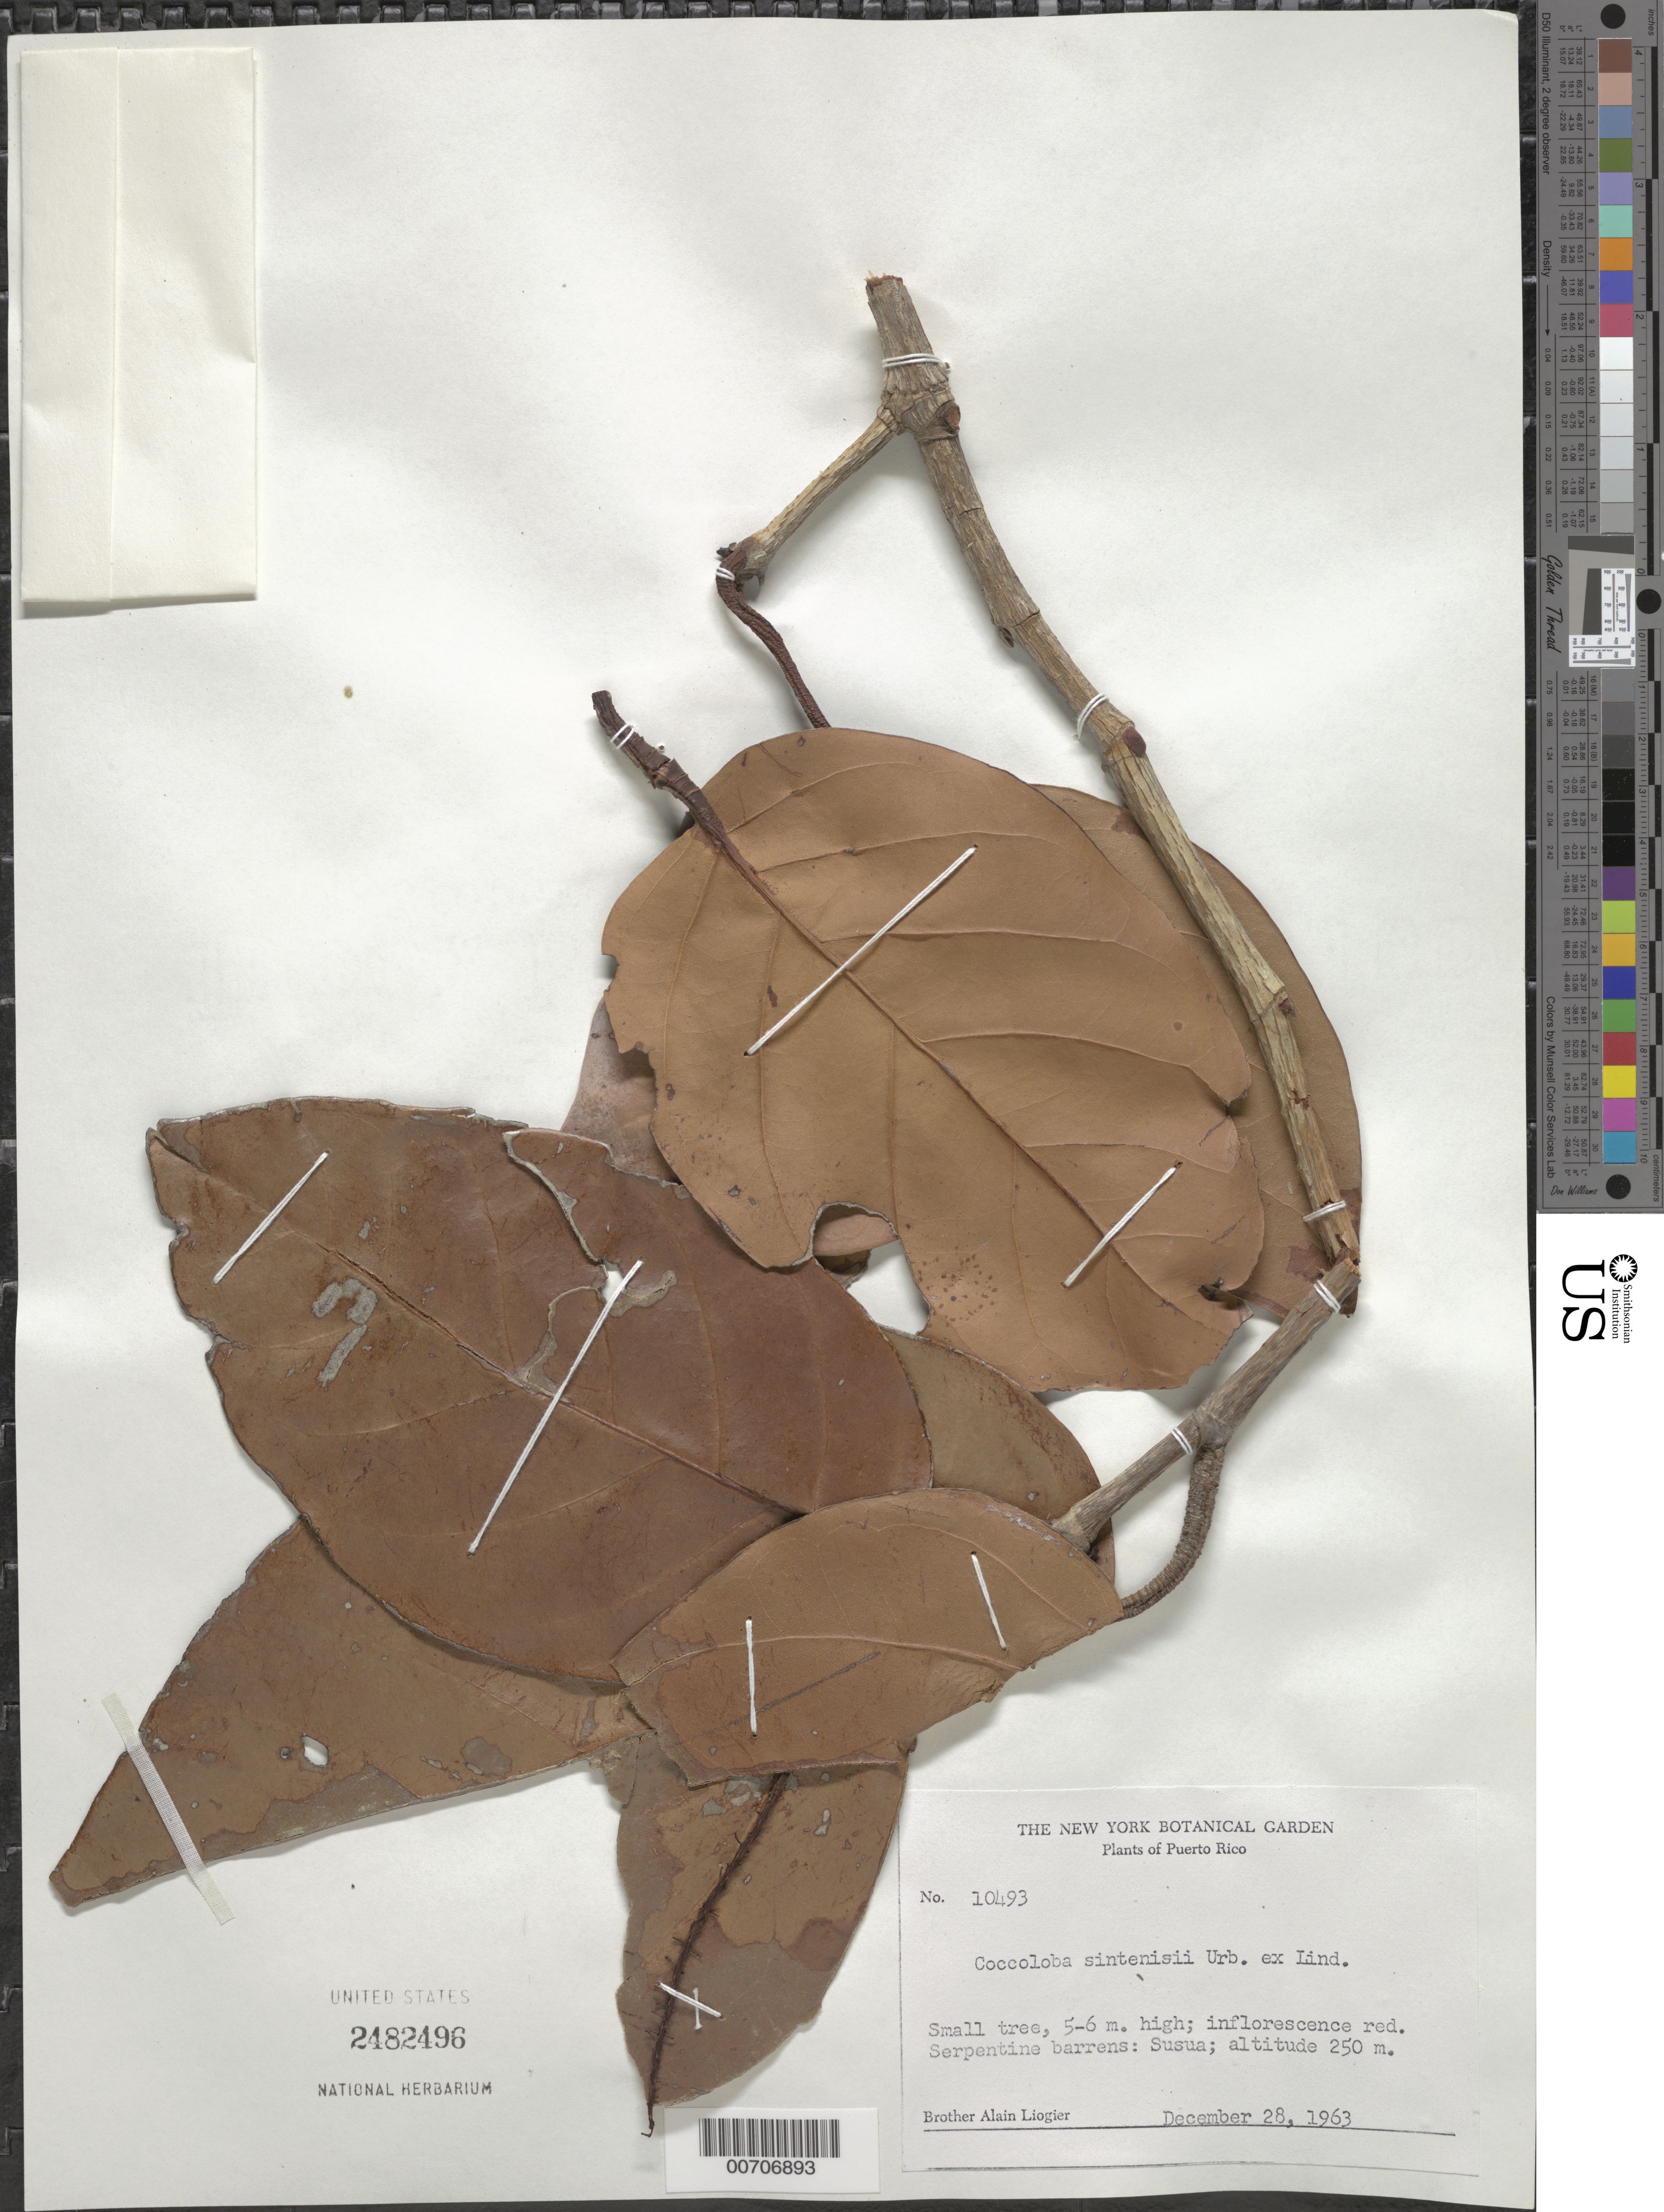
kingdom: Plantae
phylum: Tracheophyta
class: Magnoliopsida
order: Caryophyllales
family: Polygonaceae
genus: Coccoloba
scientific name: Coccoloba sintenisii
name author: Urb. & Linden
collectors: A. H. Liogier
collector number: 10493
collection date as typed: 28 Dec 1963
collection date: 1963-12-28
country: Puerto Rico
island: Greater Antilles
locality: Susua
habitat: Serpentine barrens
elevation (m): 250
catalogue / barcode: US 2482496